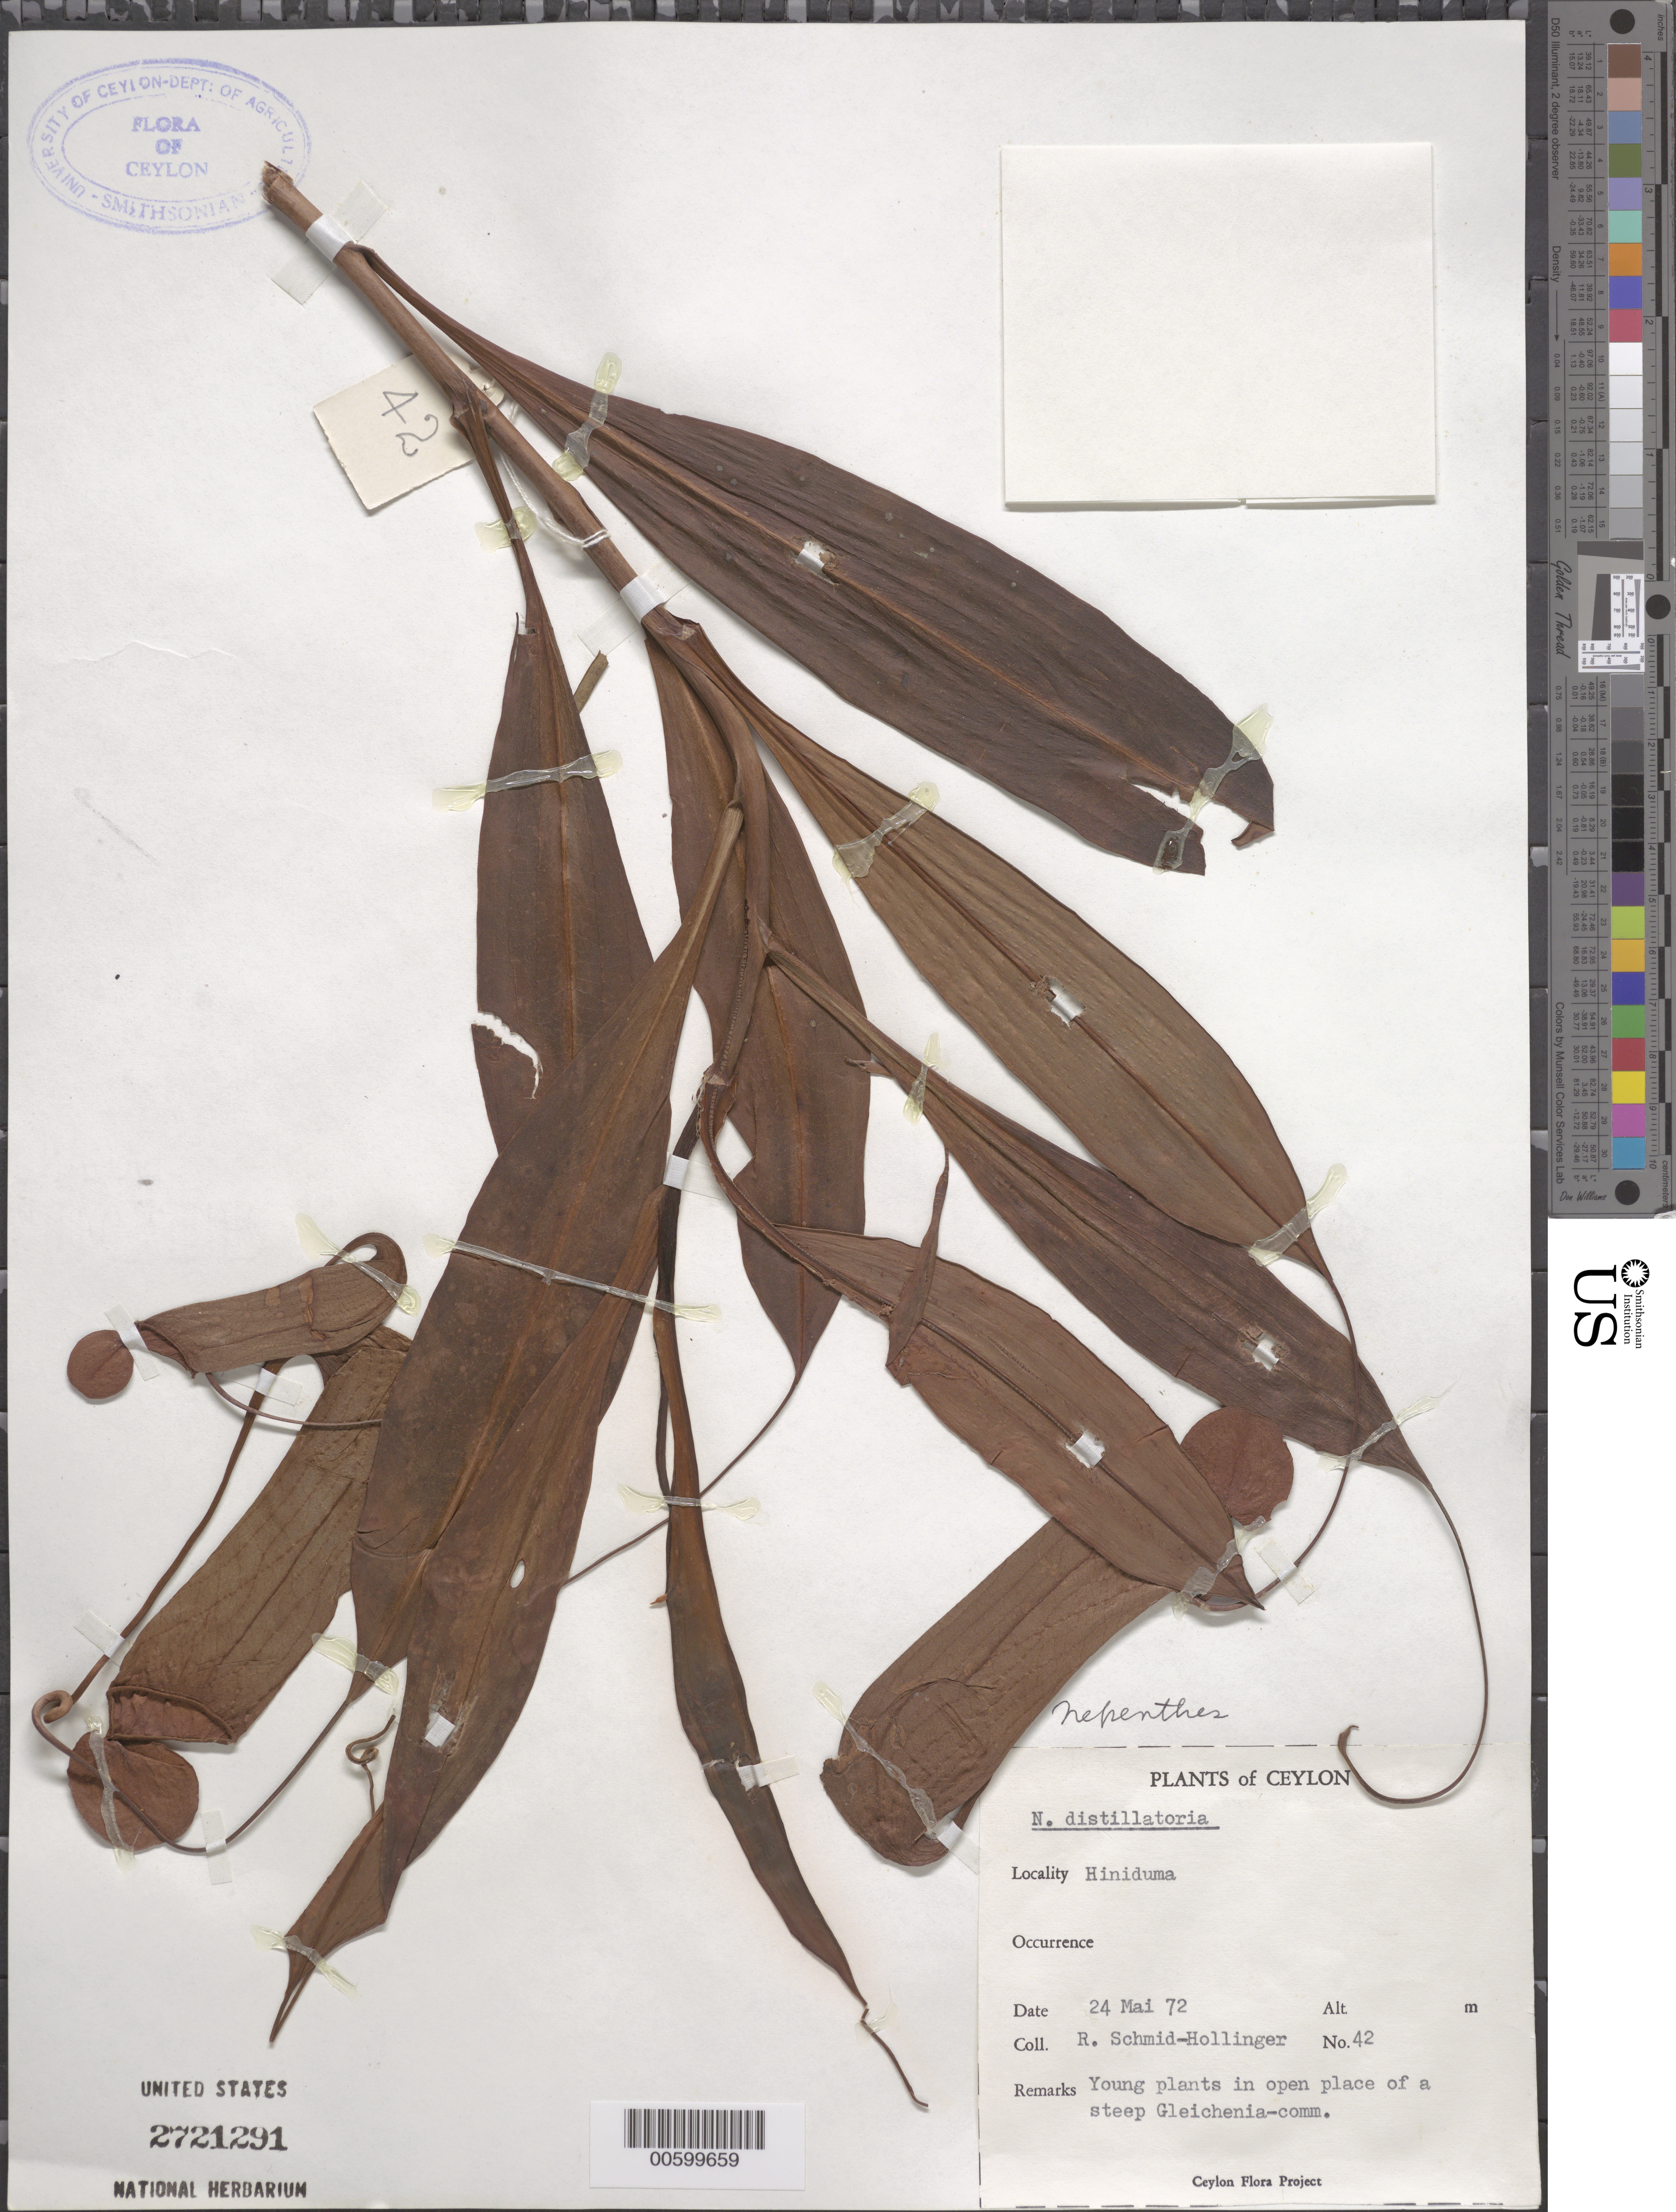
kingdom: Plantae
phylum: Tracheophyta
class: Magnoliopsida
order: Caryophyllales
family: Nepenthaceae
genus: Nepenthes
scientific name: Nepenthes distillatoria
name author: L.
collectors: R. Schmid-Hollinger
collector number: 42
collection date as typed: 24 May 1972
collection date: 1972-05-24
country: Indonesia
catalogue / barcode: US 2721291